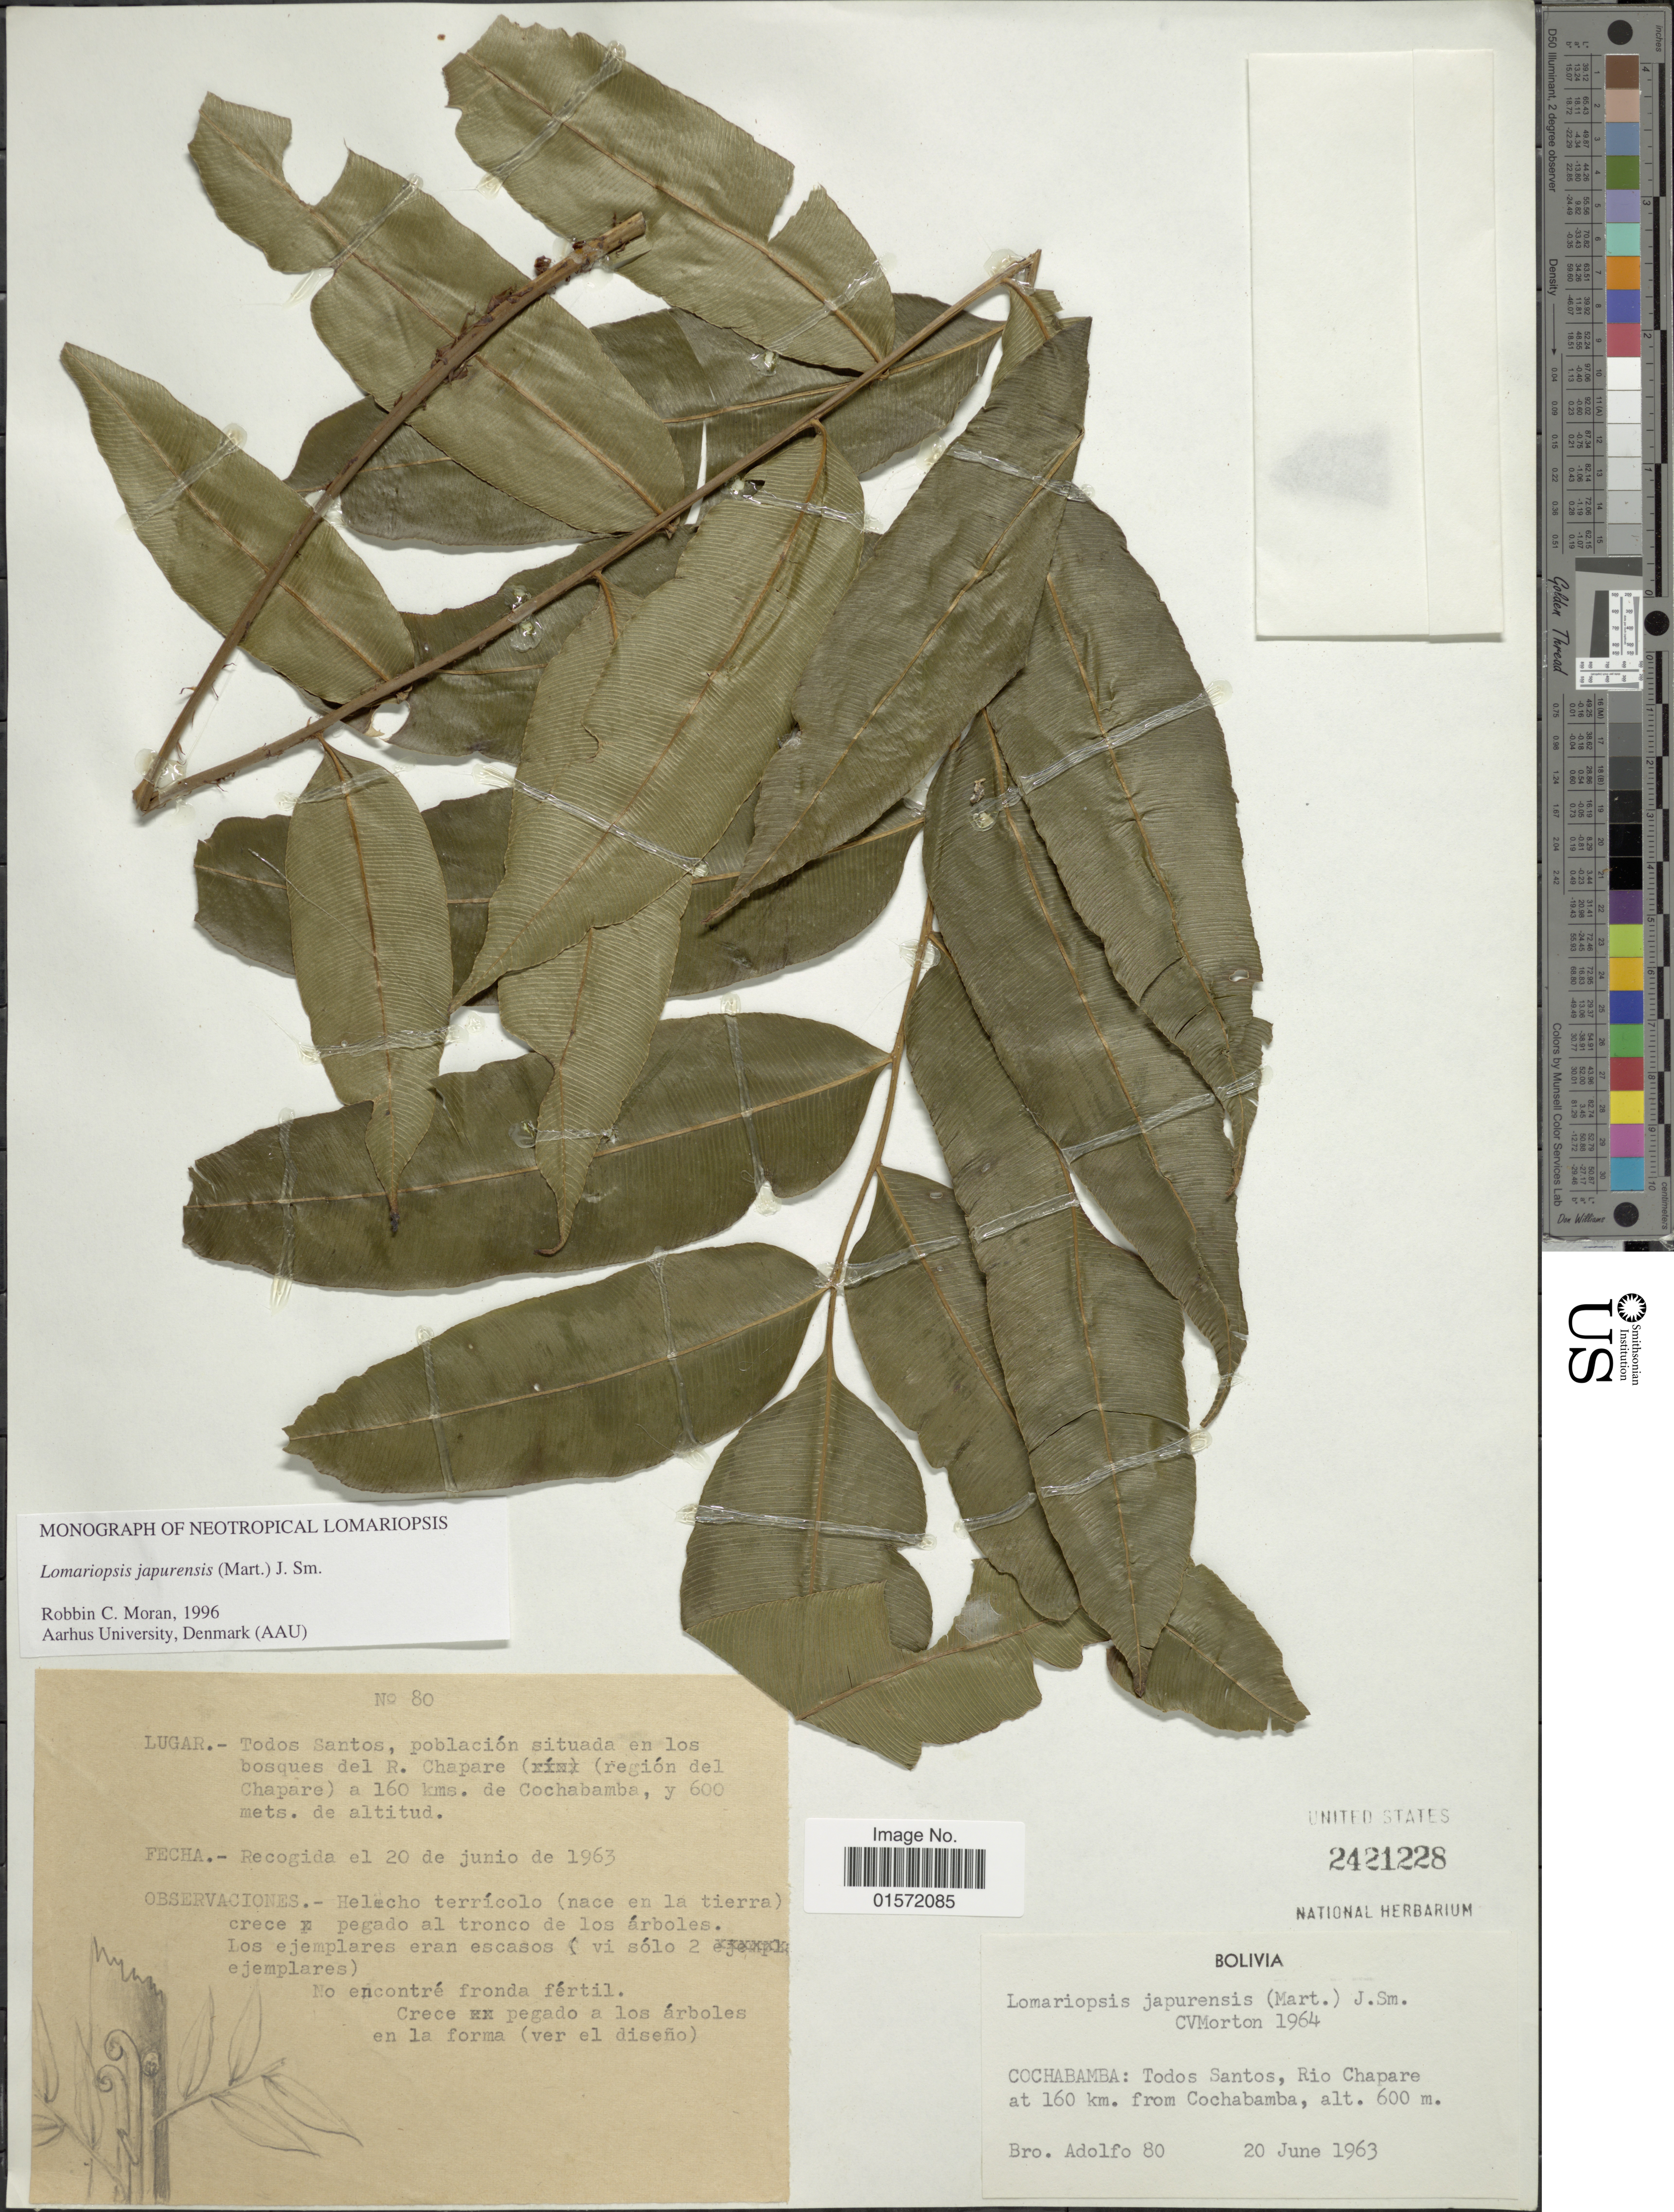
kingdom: Plantae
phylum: Tracheophyta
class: Polypodiopsida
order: Polypodiales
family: Lomariopsidaceae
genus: Lomariopsis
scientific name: Lomariopsis japurensis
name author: (Mart.) J. Sm.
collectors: Bro. Adolfo M.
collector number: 80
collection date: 1963-06-20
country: Bolivia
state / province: Cochabamba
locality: Todos Santos, Rio Chapare at 160 km. from Cochabamba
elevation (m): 600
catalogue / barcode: US 2421228